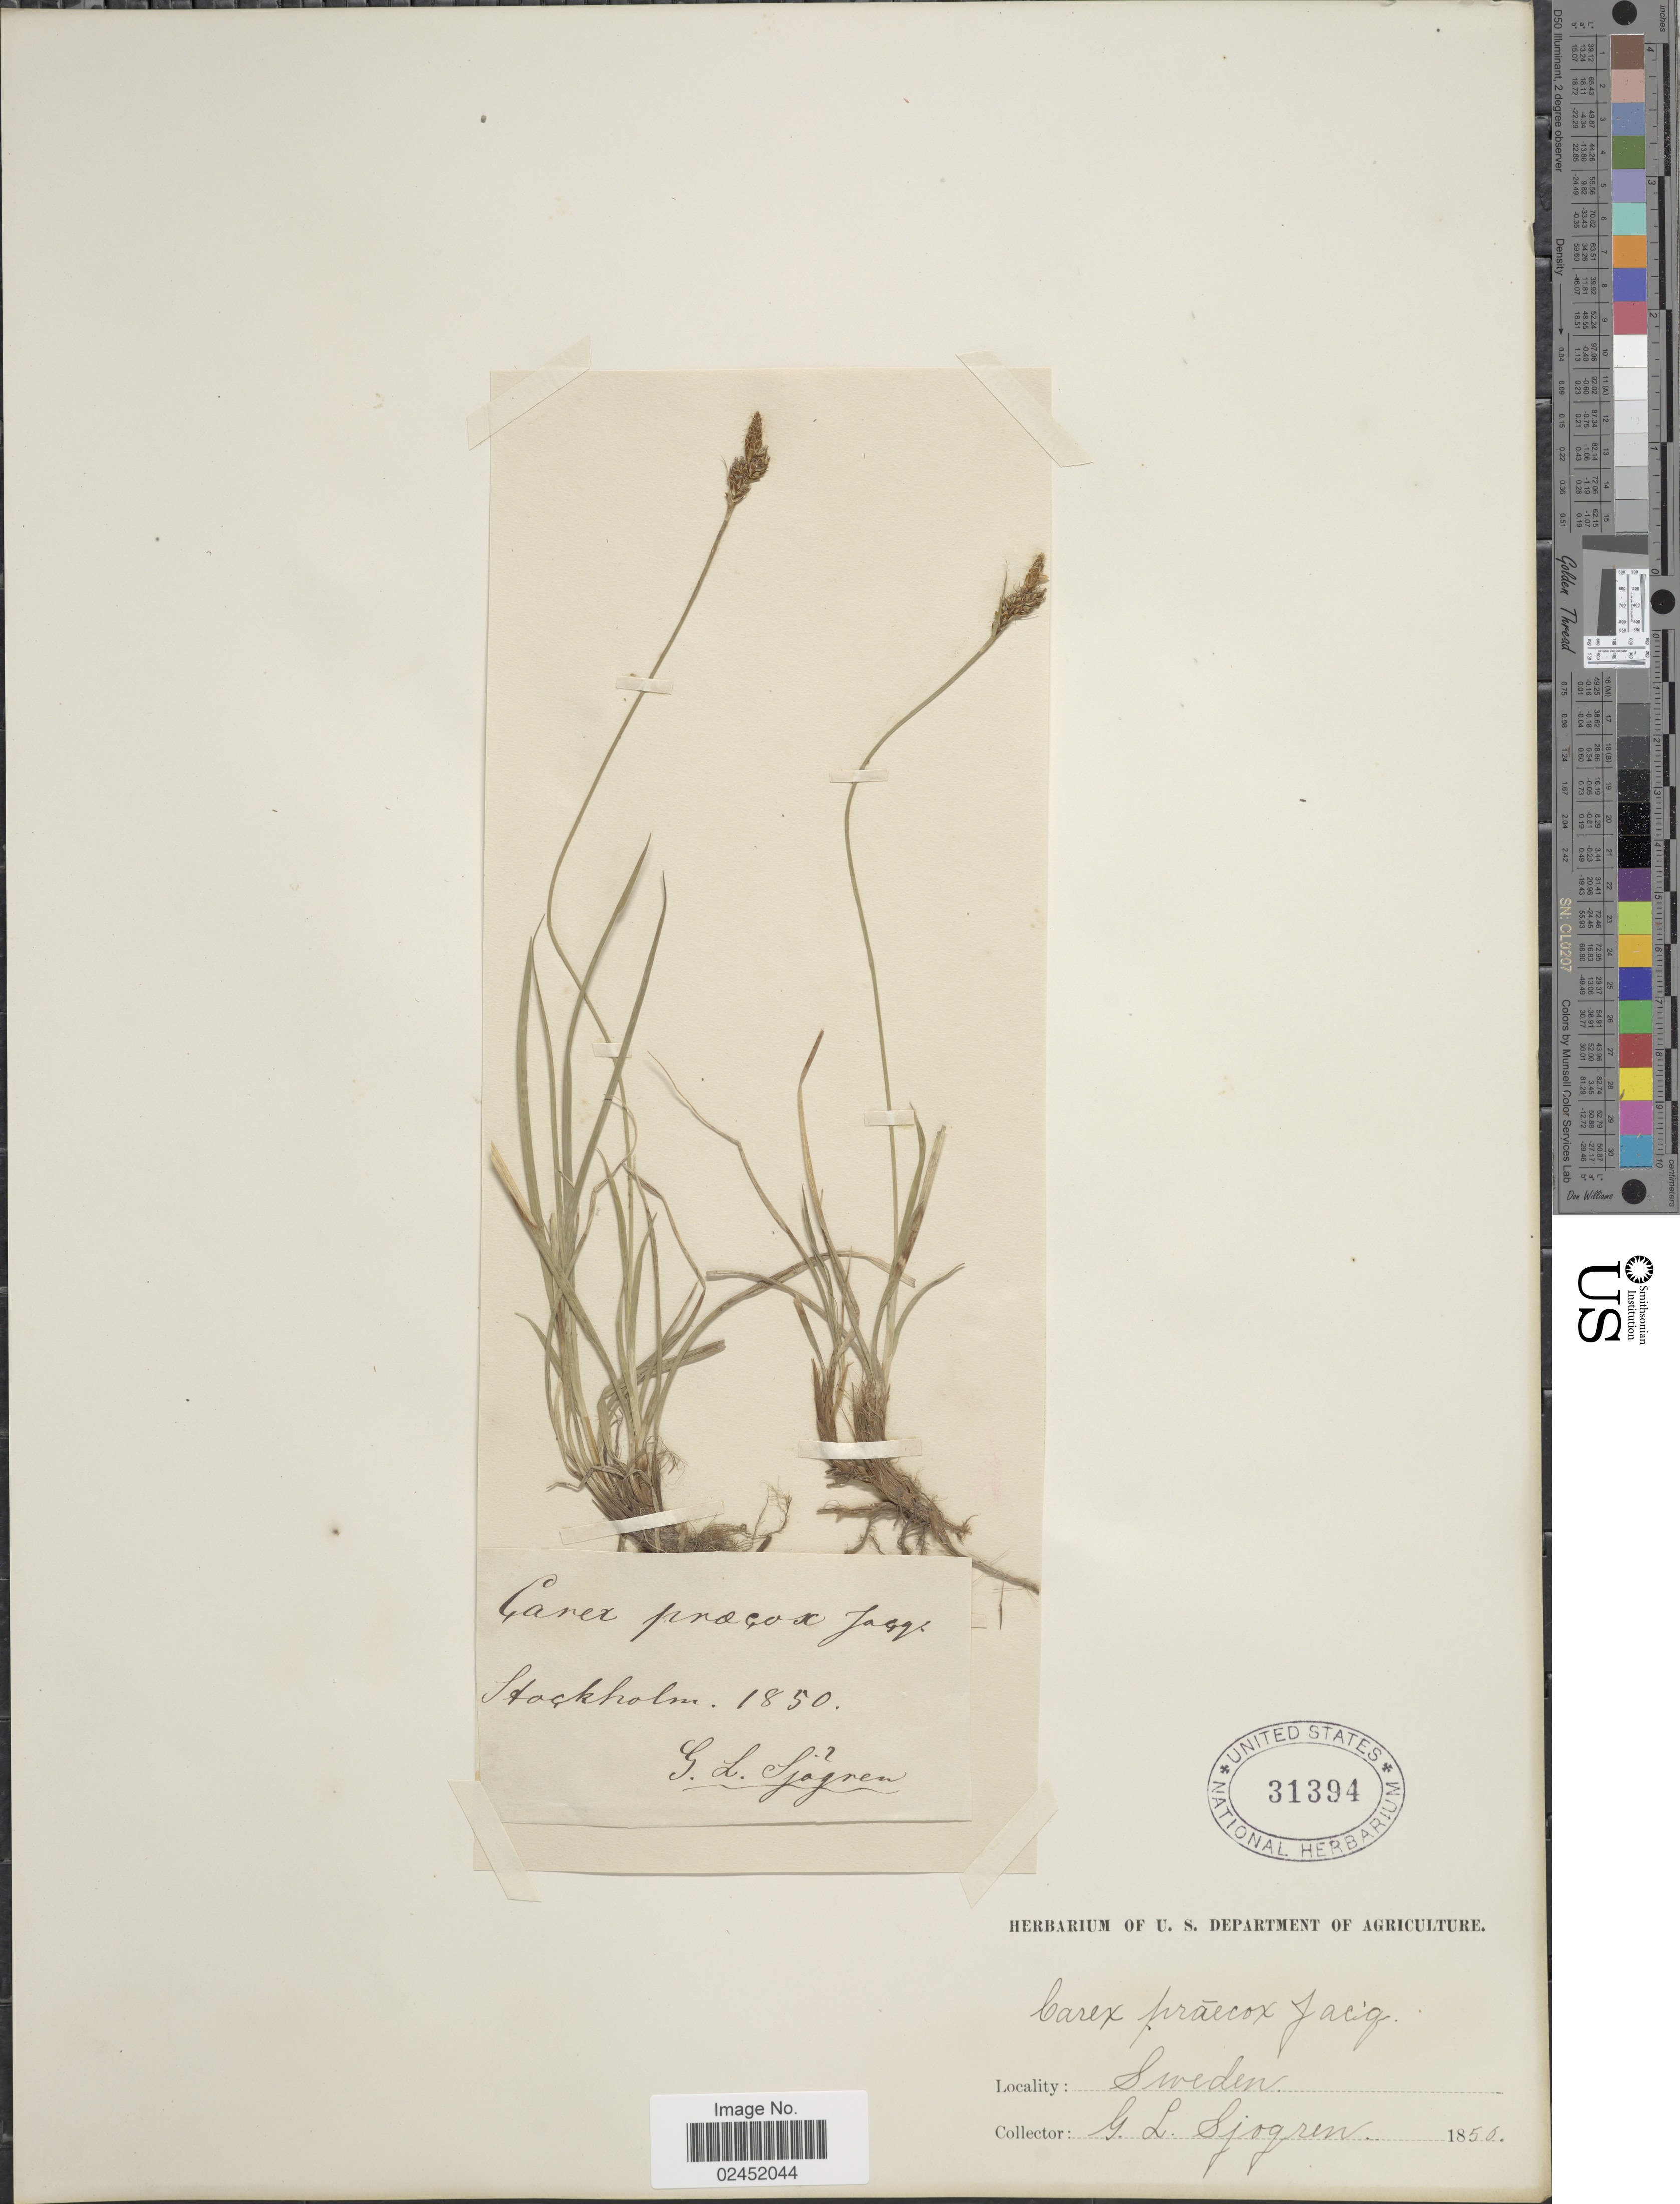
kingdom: Plantae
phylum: Tracheophyta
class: Liliopsida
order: Poales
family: Cyperaceae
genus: Carex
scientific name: Carex praecox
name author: Schreb.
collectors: G. Sjögren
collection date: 1850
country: Sweden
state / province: Stockholm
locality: Stockholm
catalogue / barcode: US 31394